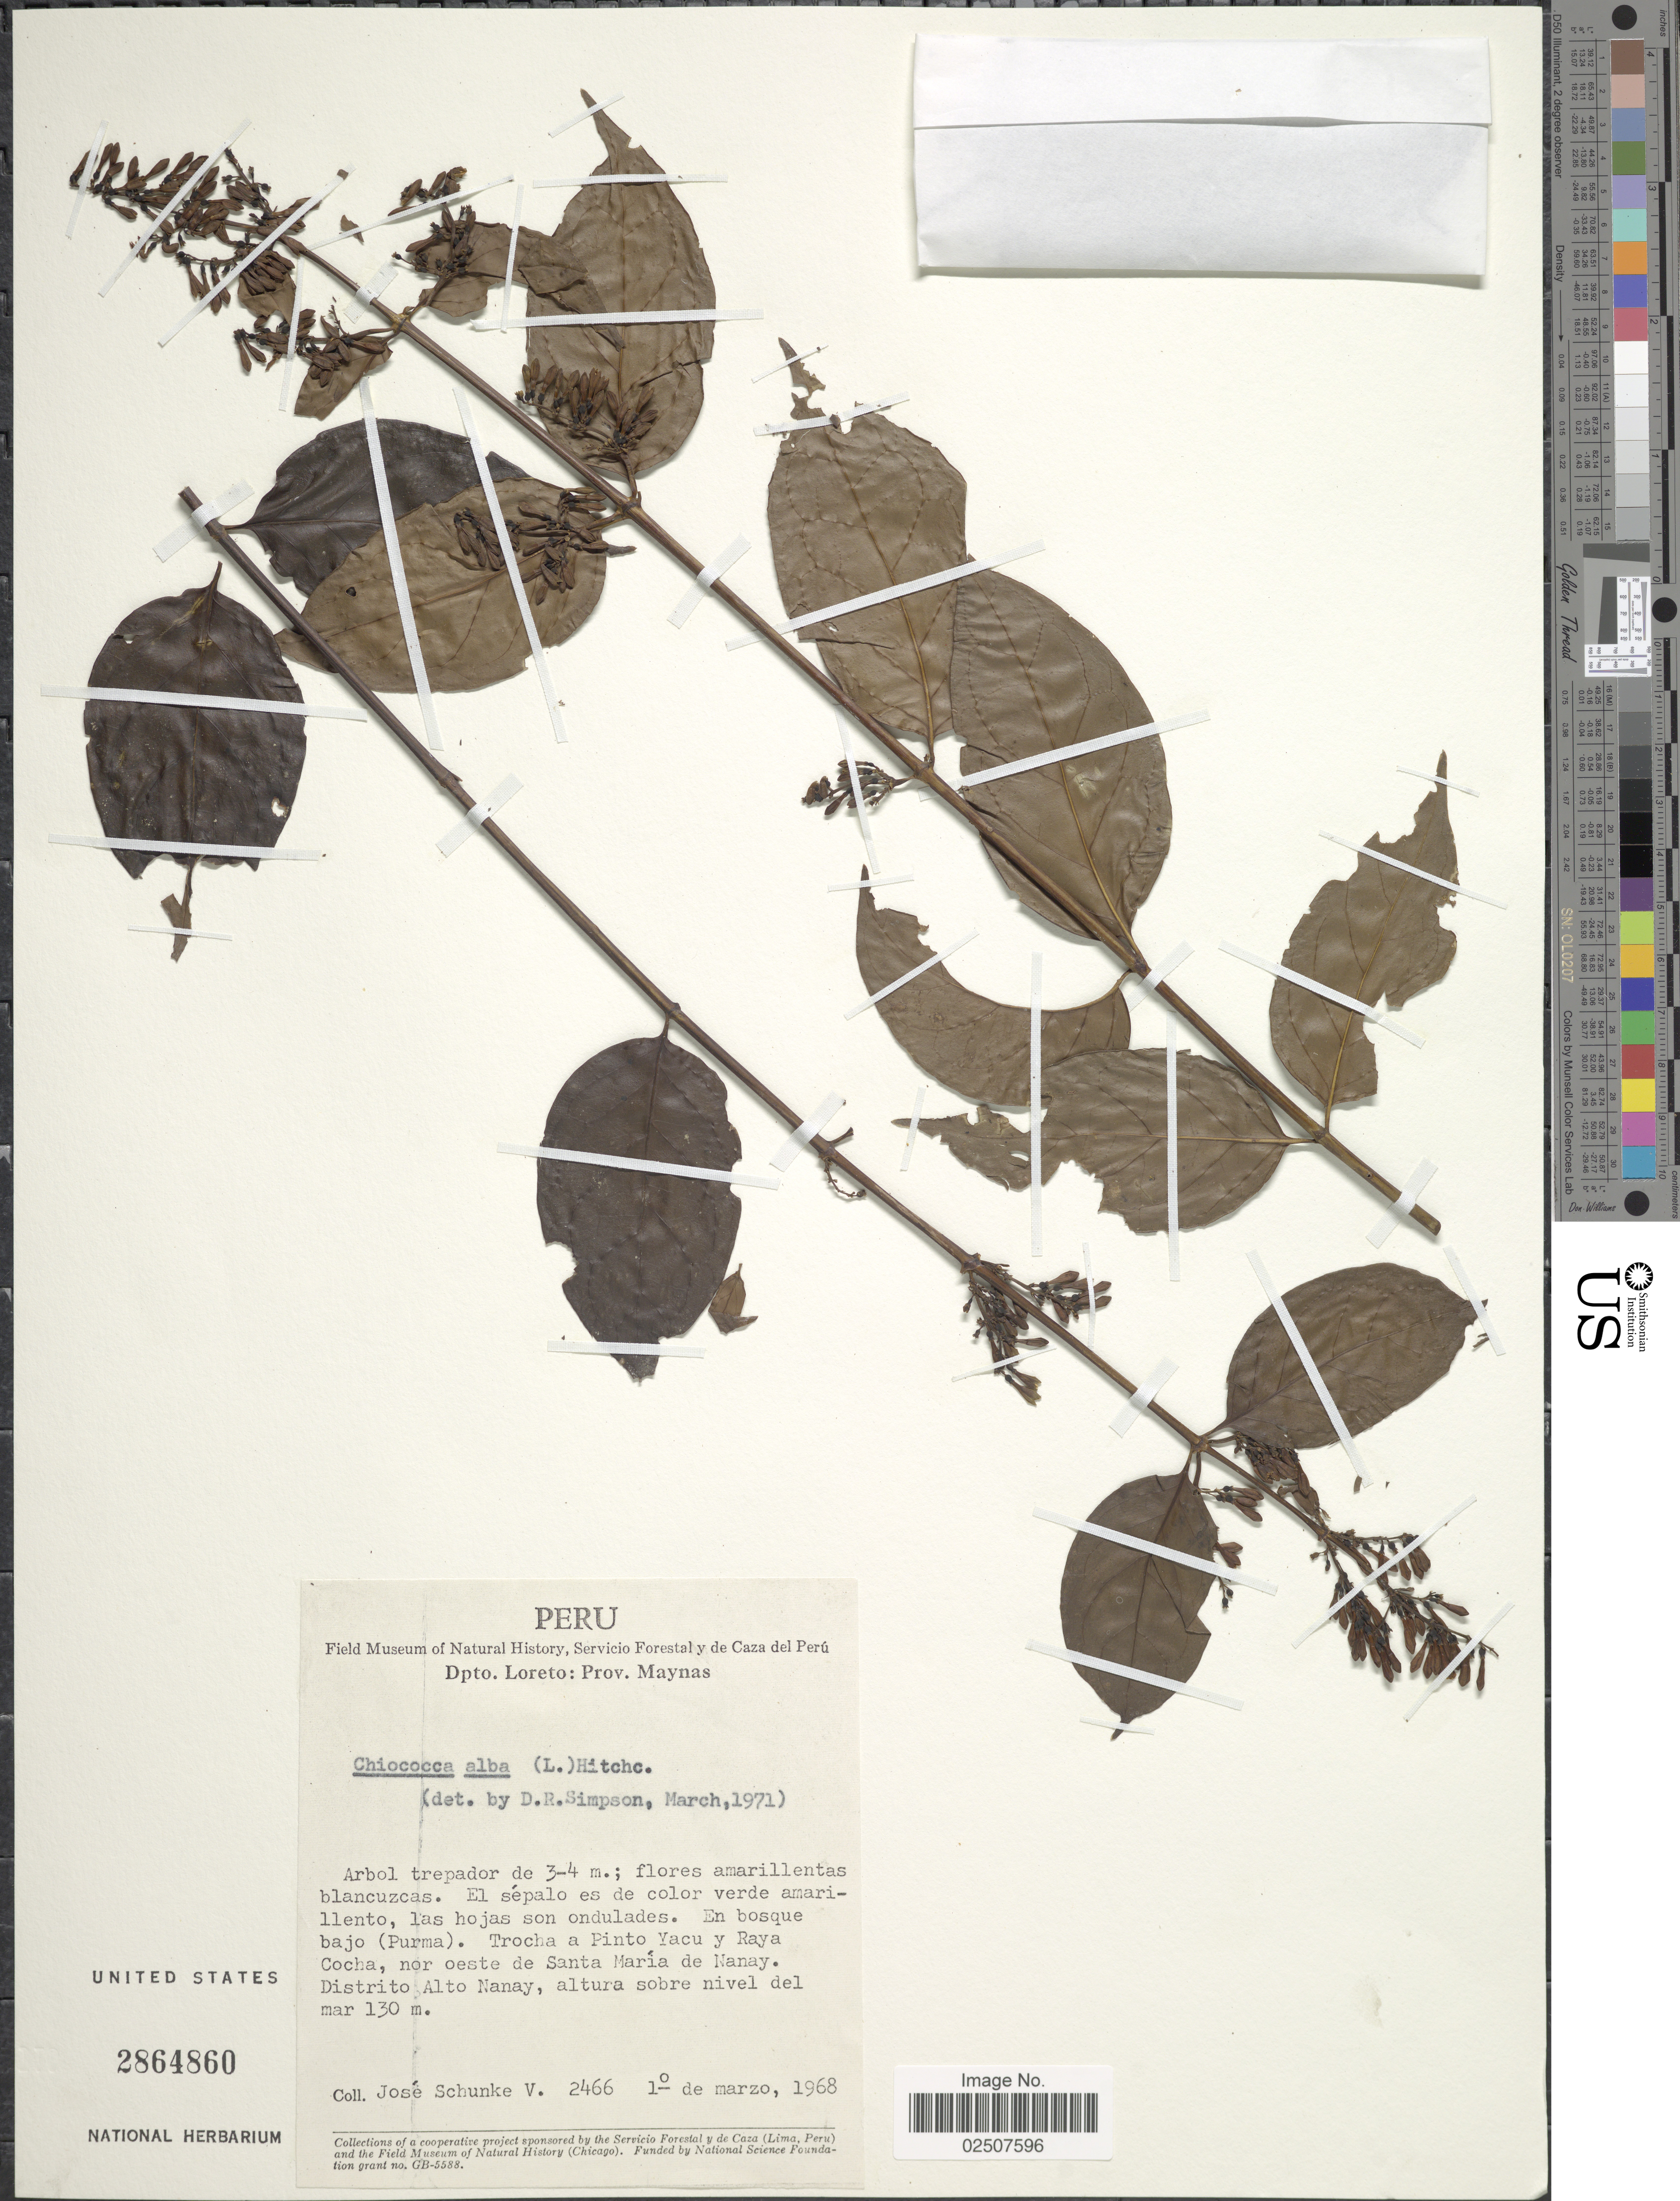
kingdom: Plantae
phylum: Tracheophyta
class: Magnoliopsida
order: Gentianales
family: Rubiaceae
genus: Chiococca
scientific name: Chiococca alba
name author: (L.) Hitchc.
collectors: J. Schunke Vigo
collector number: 2466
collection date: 1968-03-01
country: Peru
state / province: Loreto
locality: Dpto. Loreto: Prov. Maynas. En bosque bajo (Purma). Trocha a Pinto Yacu y Raya Cocha, nor oeste de Santa María de Nanay. Distrito Alto Nanay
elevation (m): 130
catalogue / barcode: US 2864860